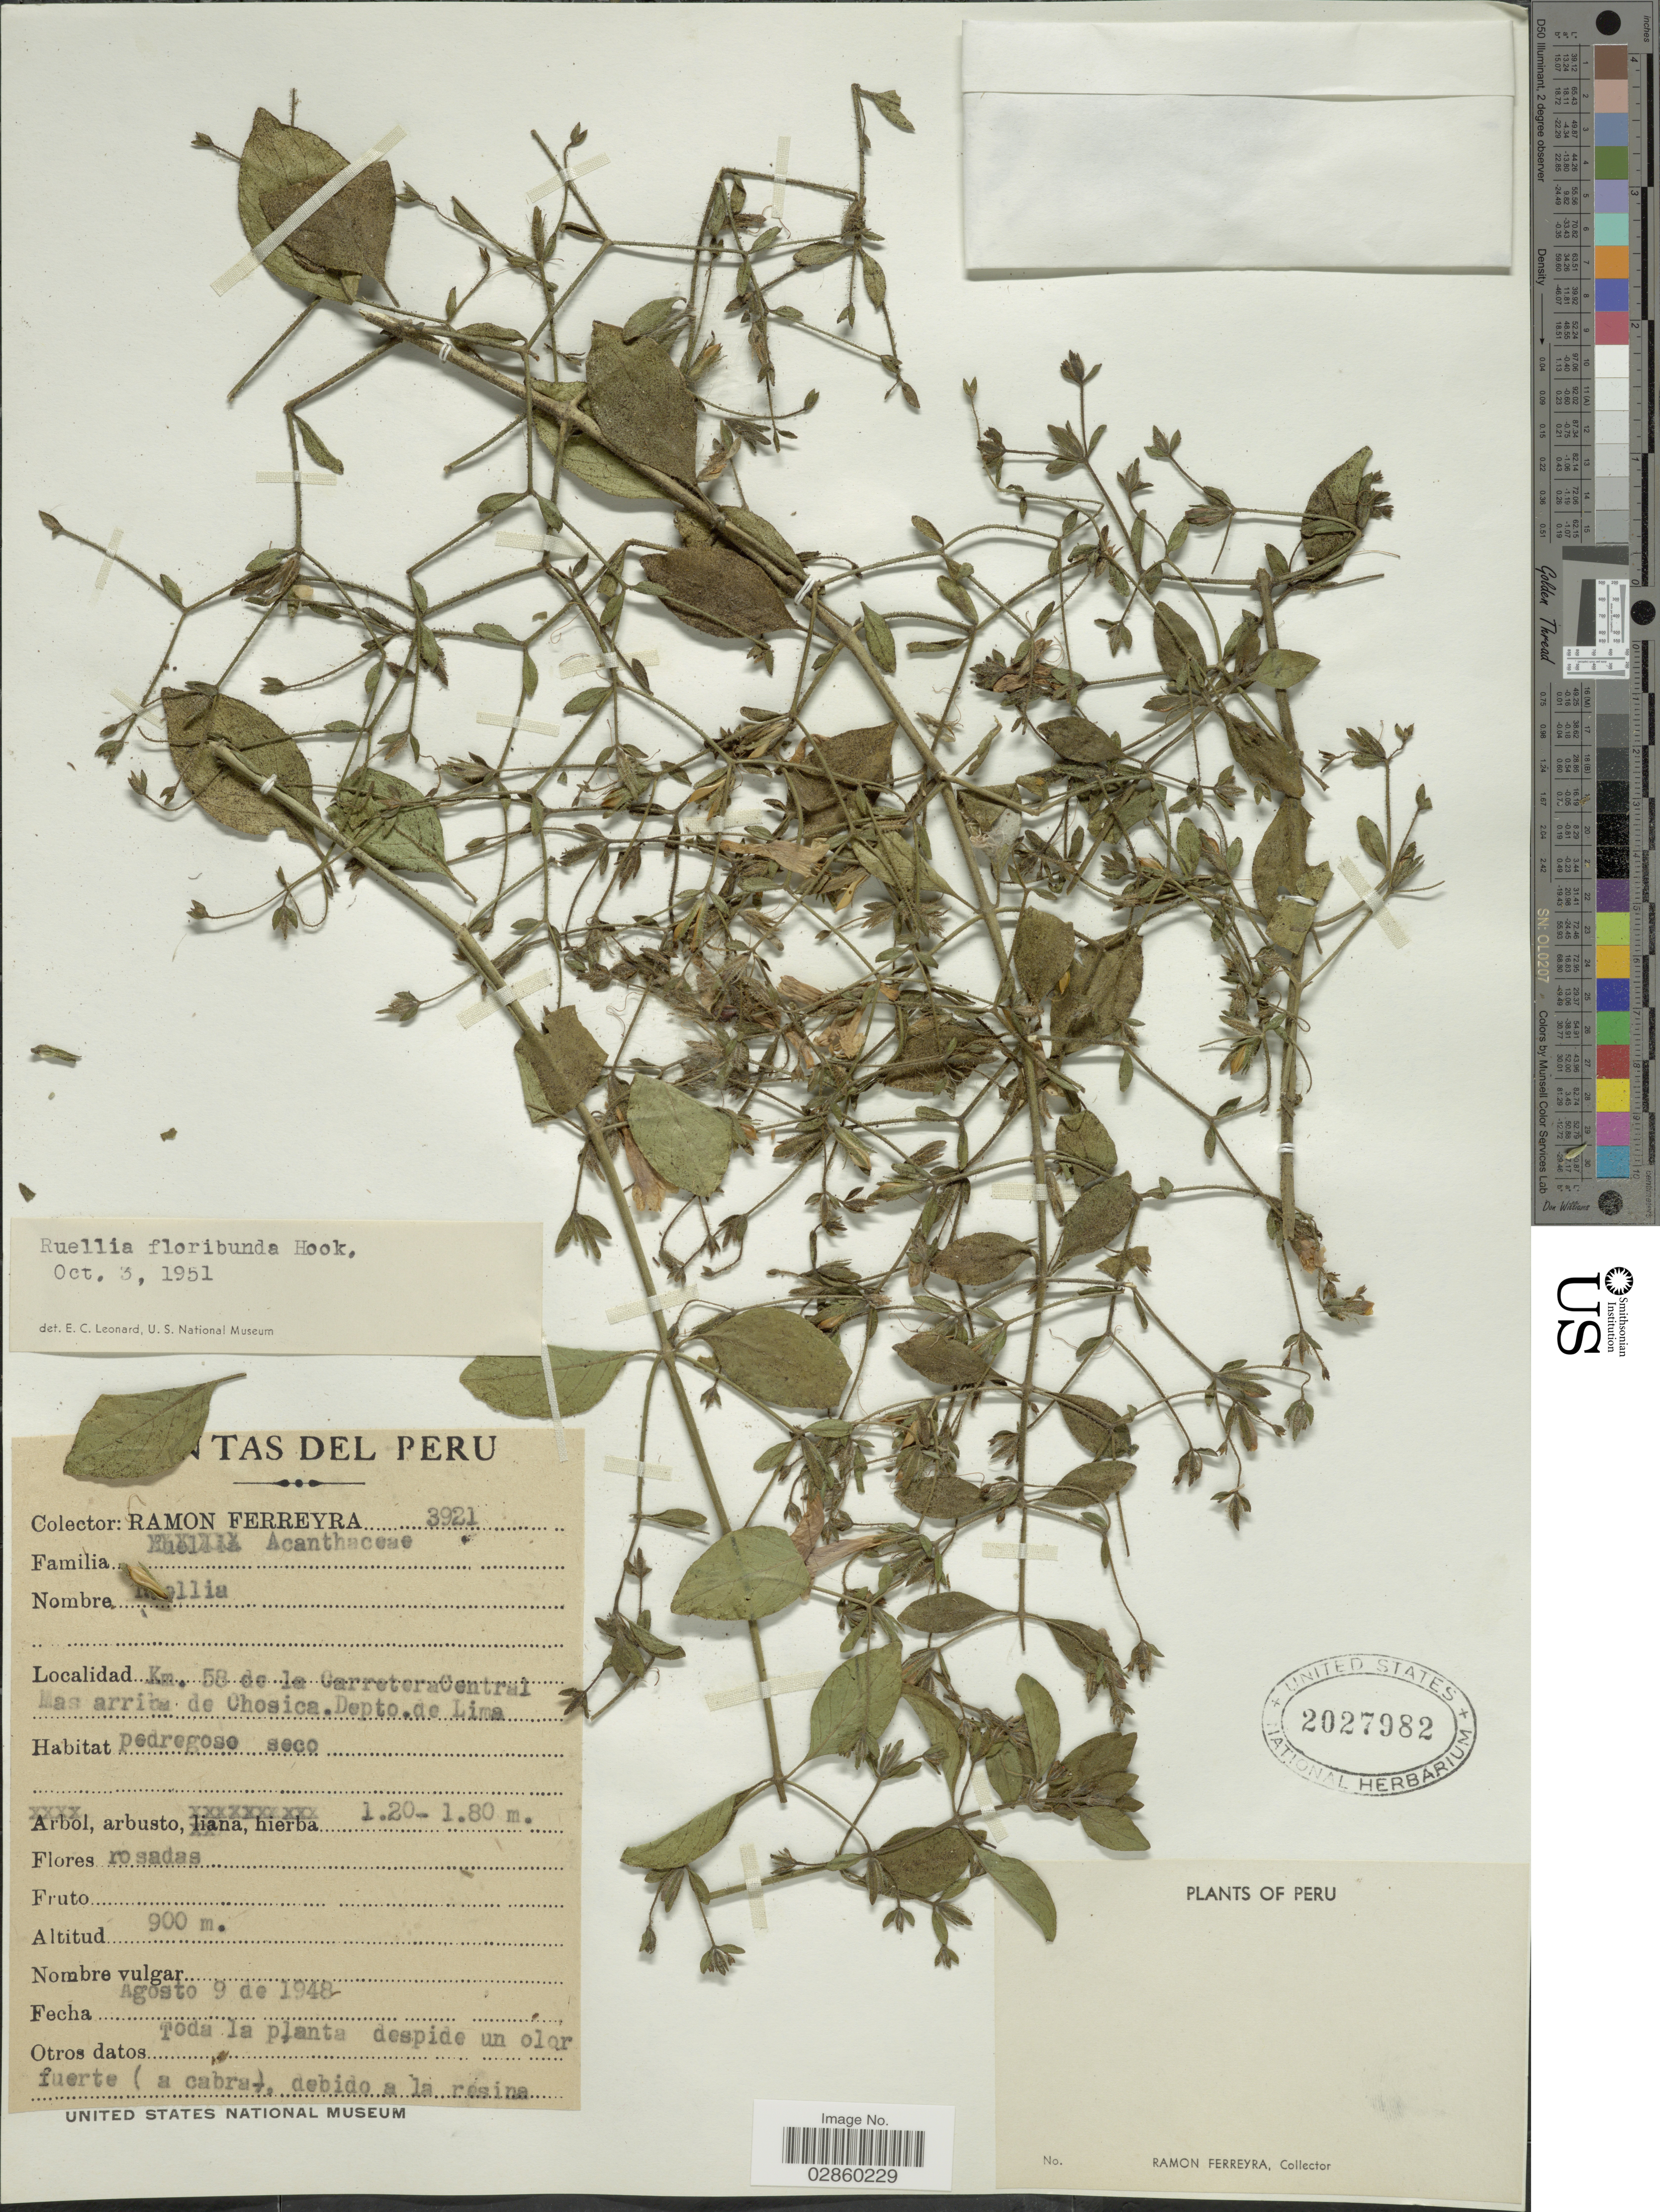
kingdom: Plantae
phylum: Tracheophyta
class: Magnoliopsida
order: Lamiales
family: Acanthaceae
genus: Ruellia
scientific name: Ruellia floribunda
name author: Hook.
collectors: R. A. Ferreyra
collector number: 3921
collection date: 1948-08-09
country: Peru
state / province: Lima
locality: Km. 58 de la Carretera Central Mas arriba de Chosica, Depto. de Lima.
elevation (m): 900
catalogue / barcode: US 2027982